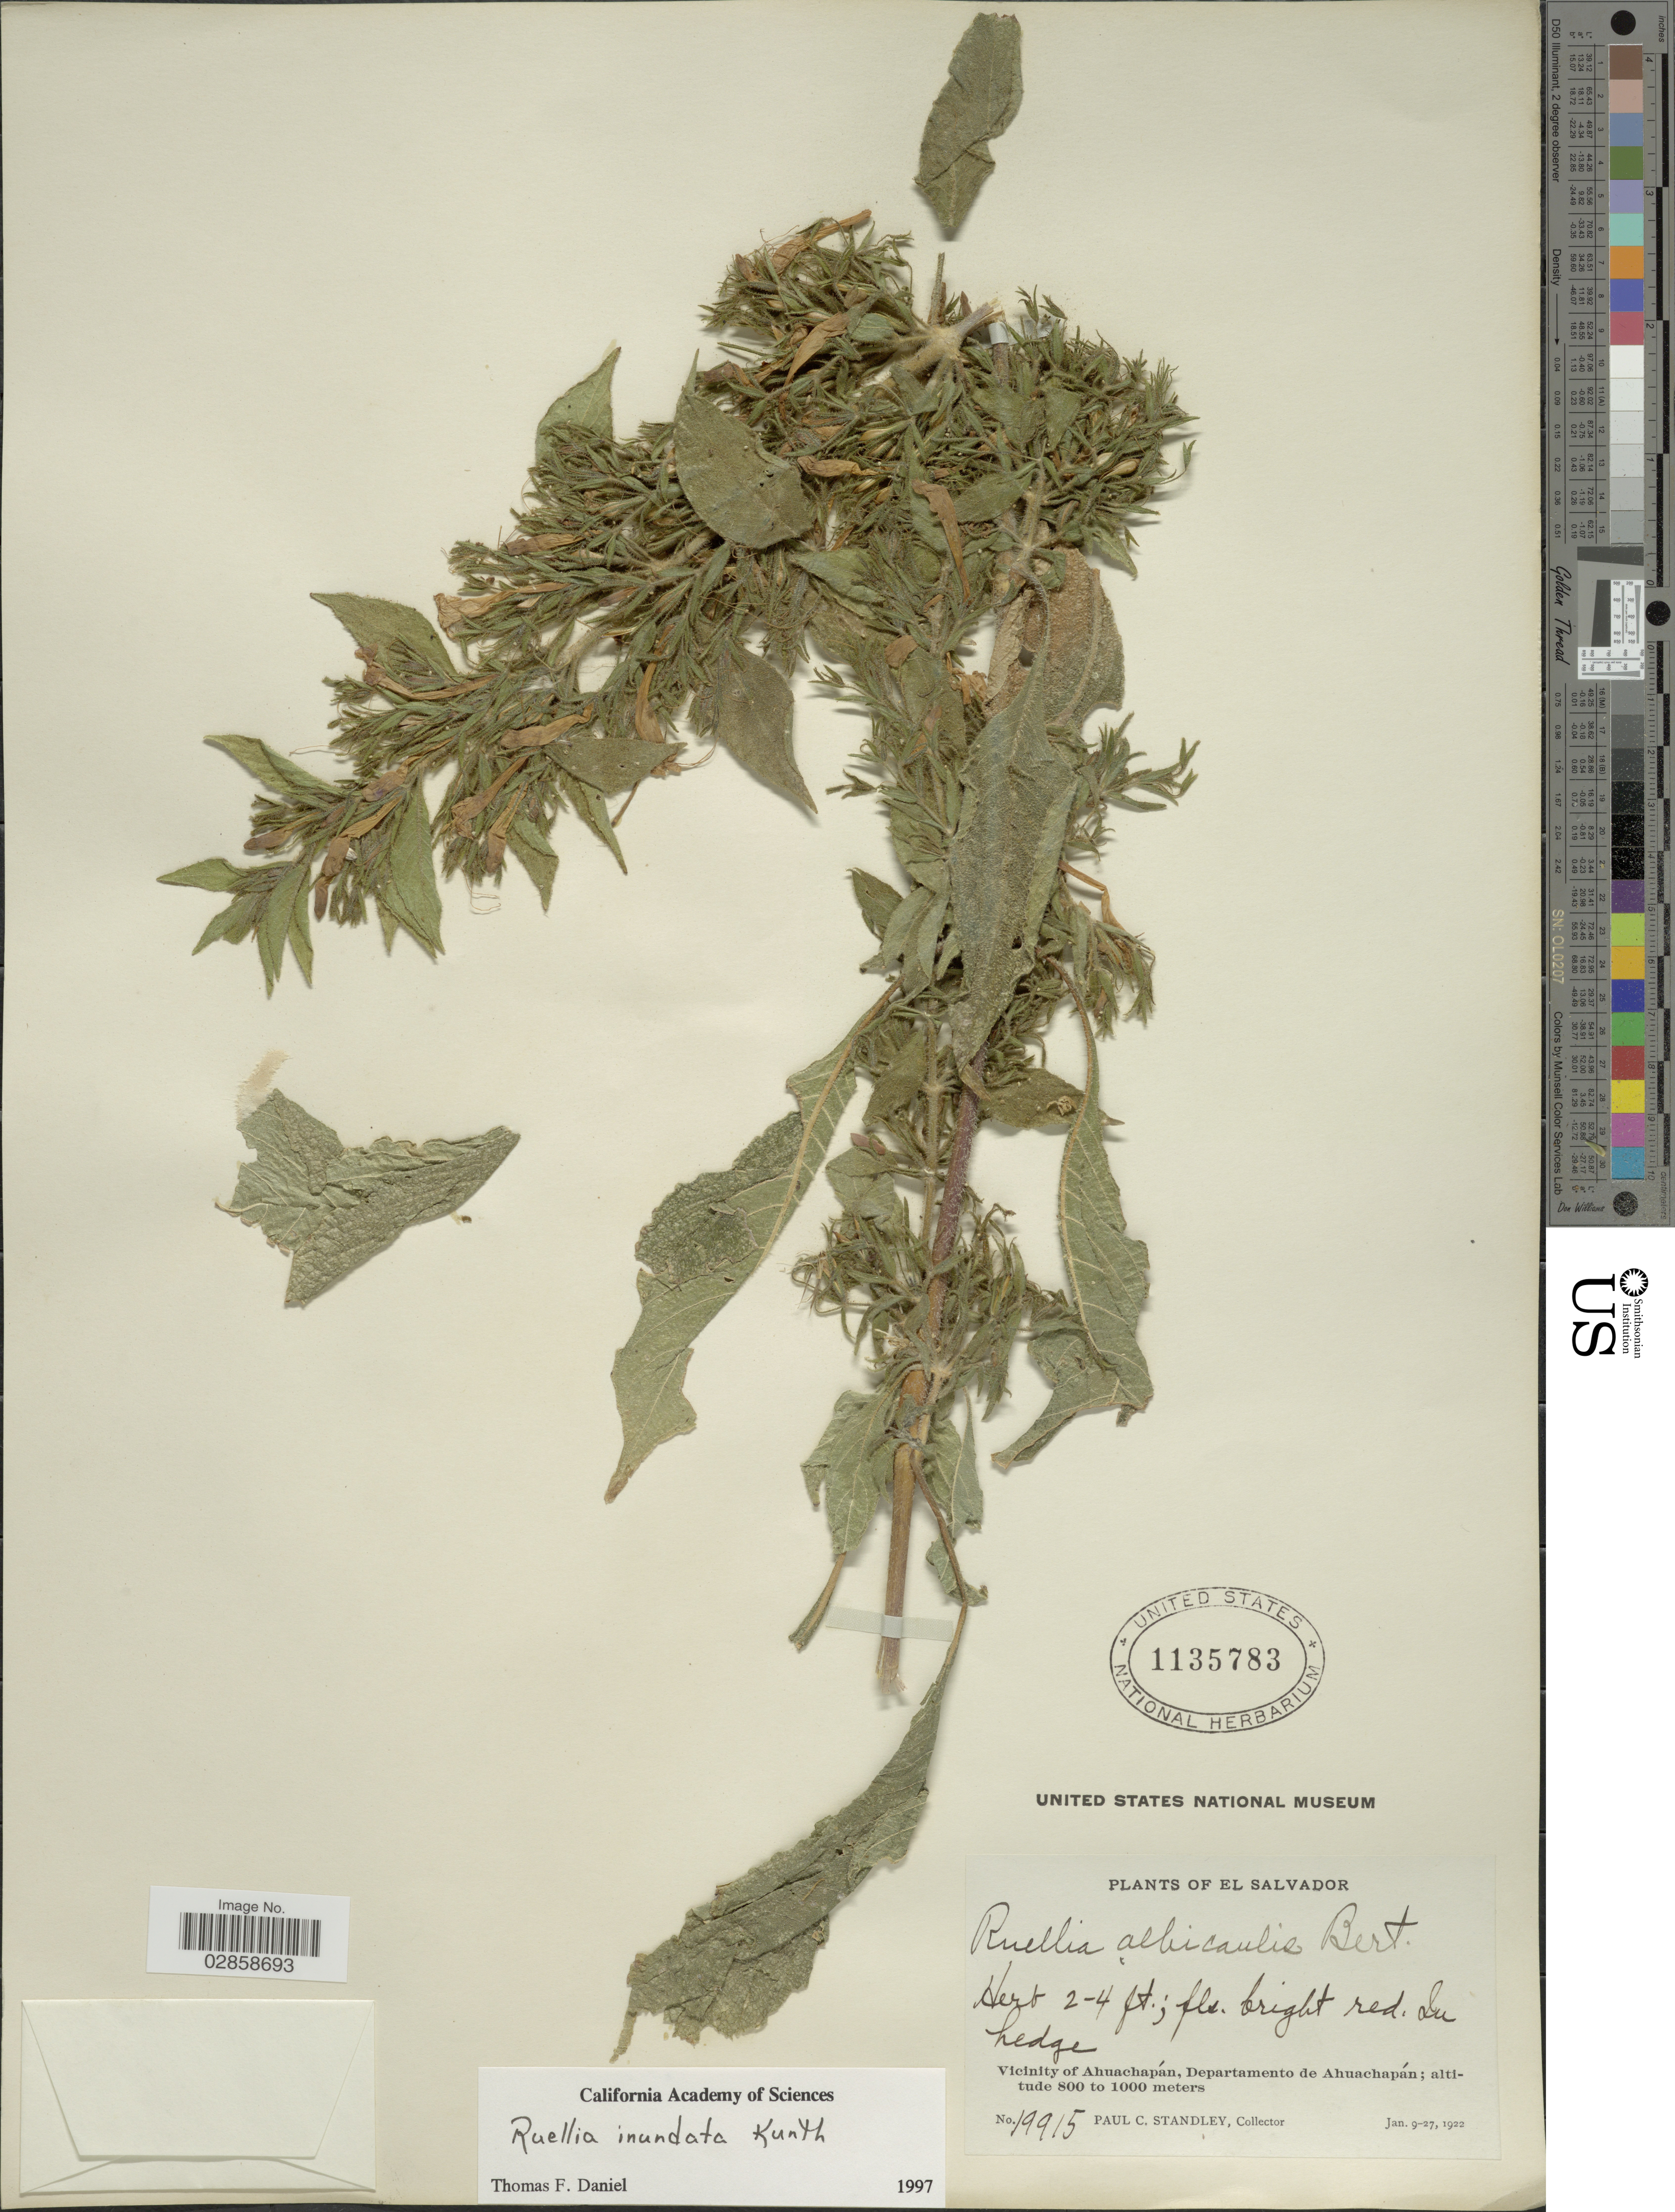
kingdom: Plantae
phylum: Tracheophyta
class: Magnoliopsida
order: Lamiales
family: Acanthaceae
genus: Ruellia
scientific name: Ruellia inundata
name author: Kunth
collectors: P. C. Standley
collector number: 19915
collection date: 1922-01-09/1922-01-27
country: El Salvador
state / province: Ahuachapan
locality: Vicinity of Ahuachapán, Departamento de Ahuachapán.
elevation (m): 800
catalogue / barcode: US 1135783